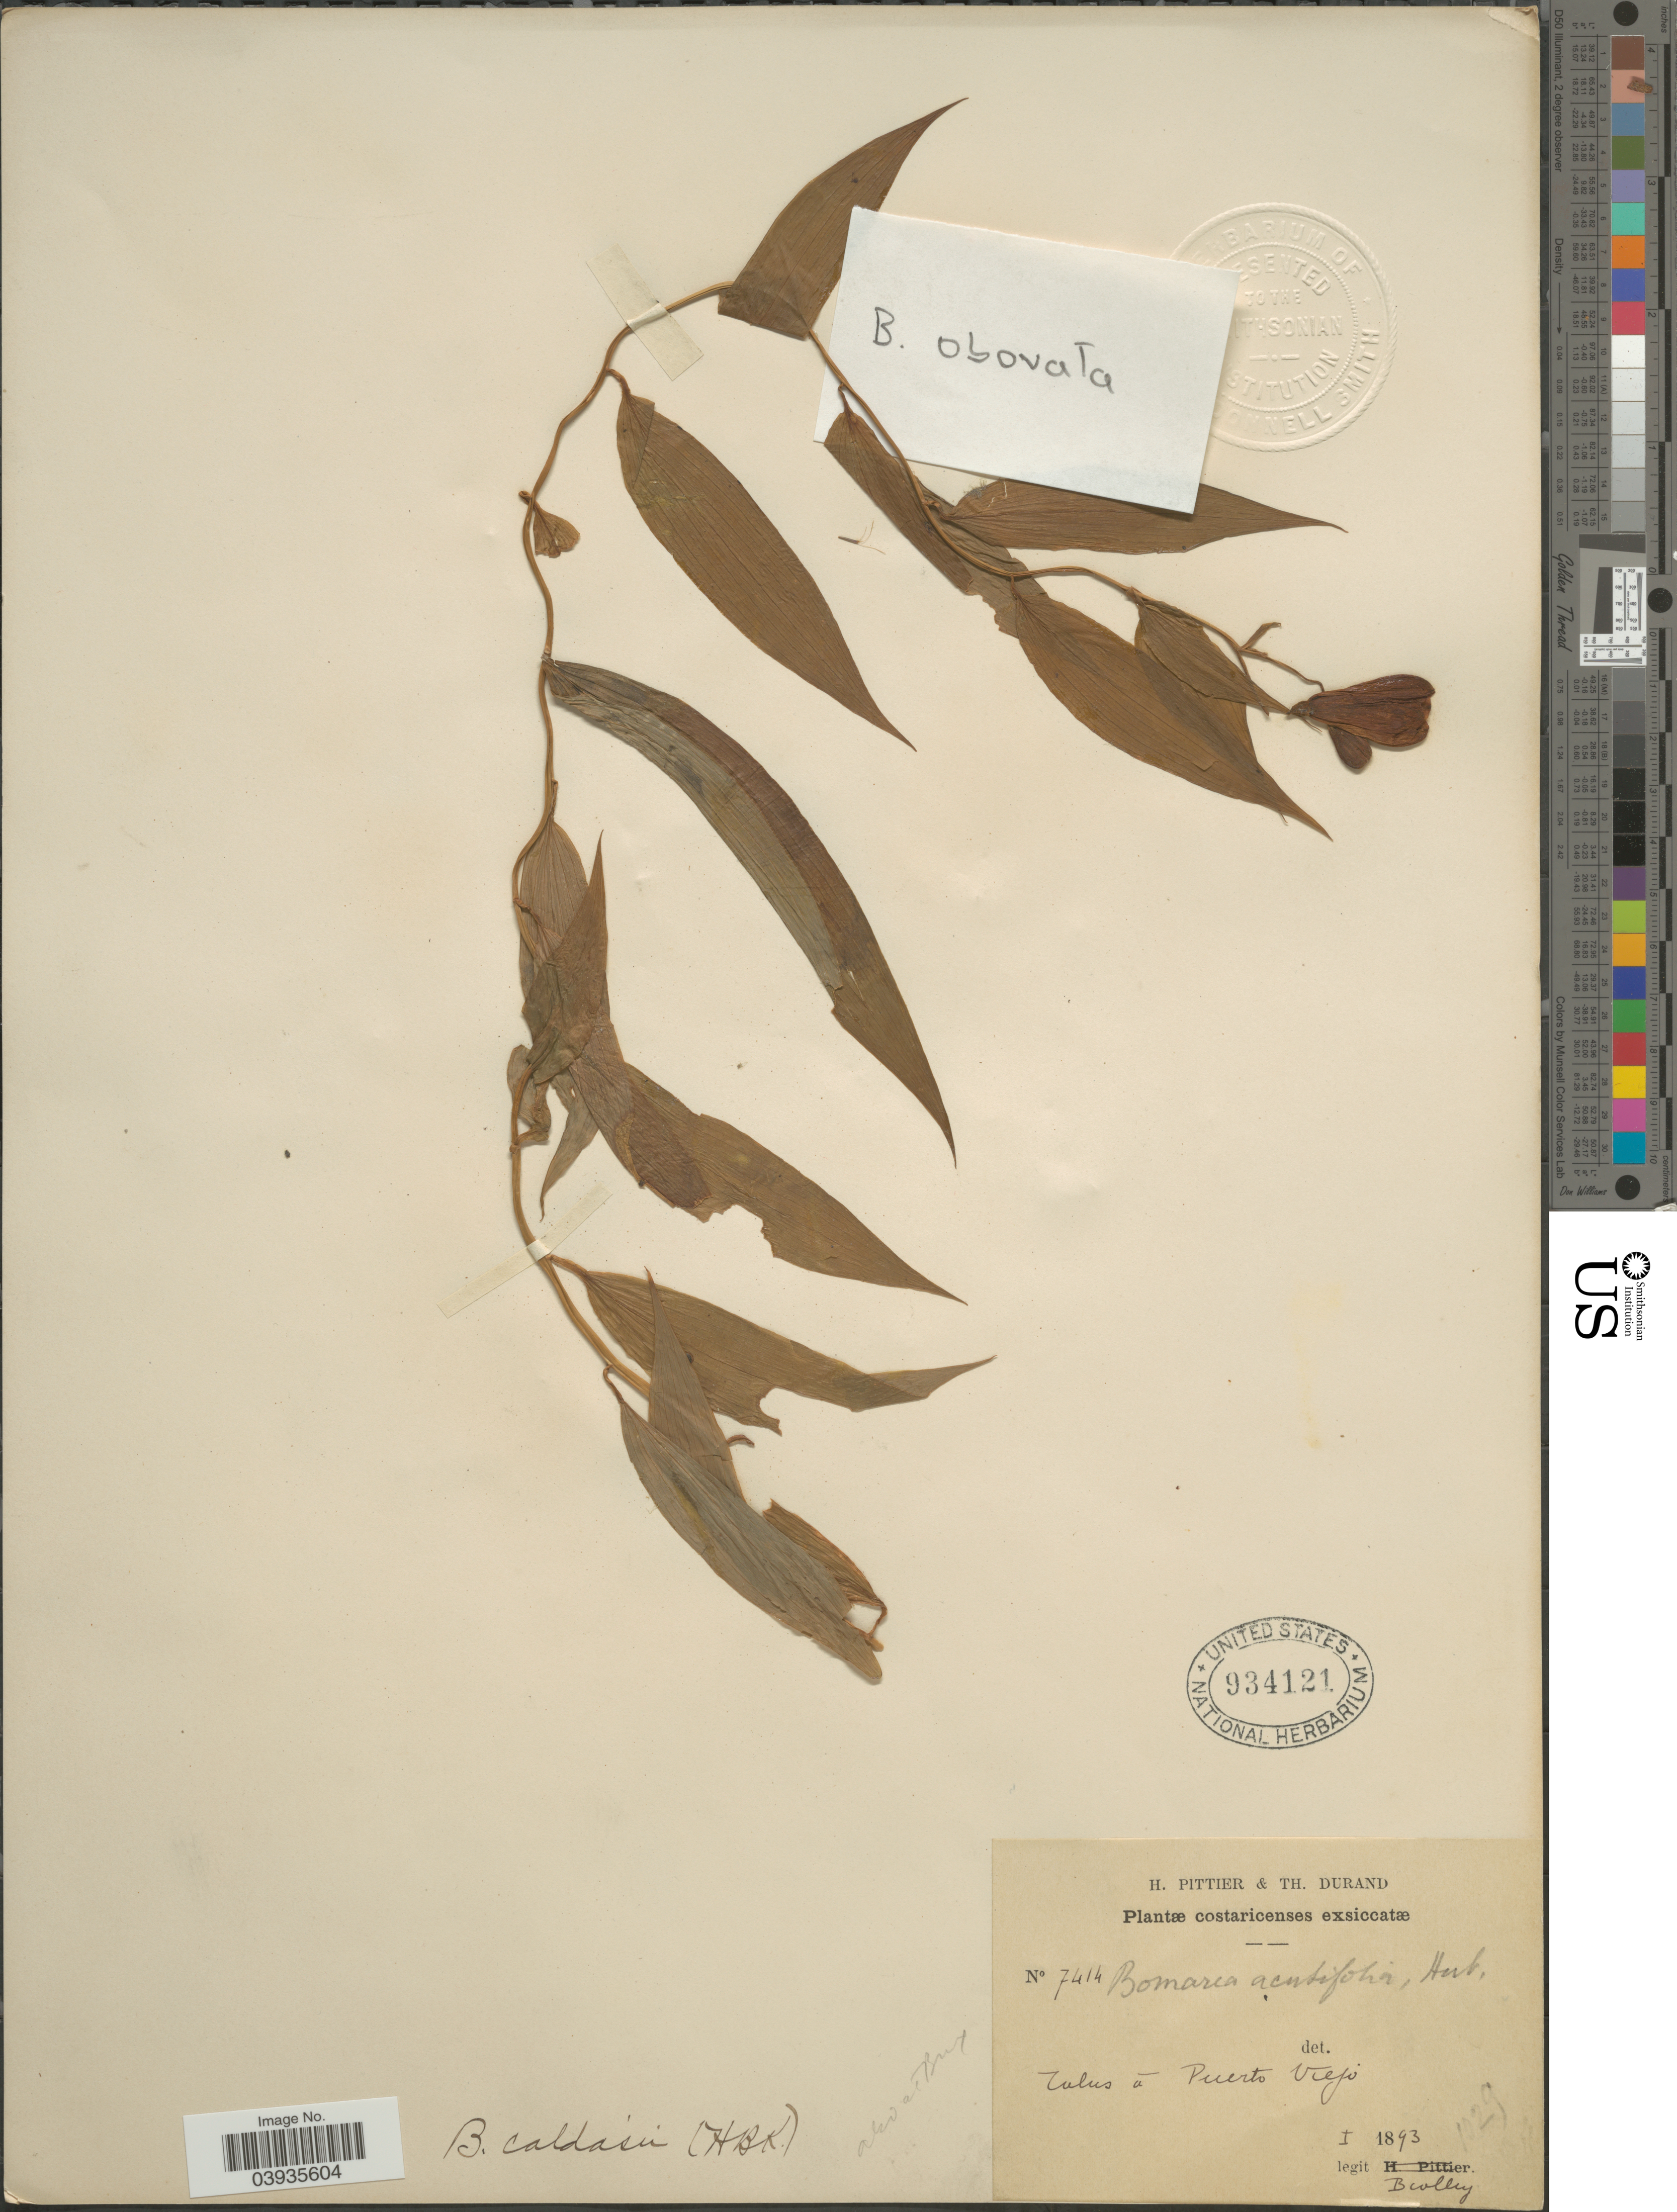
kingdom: Plantae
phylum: Tracheophyta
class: Liliopsida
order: Liliales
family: Alstroemeriaceae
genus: Bomarea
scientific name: Bomarea caldasii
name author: (Kunth) Asch. & Graebener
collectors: Biolley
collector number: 7414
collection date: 1893-01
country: Costa Rica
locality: Talus á Puerto Viejo.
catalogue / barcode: US 934121